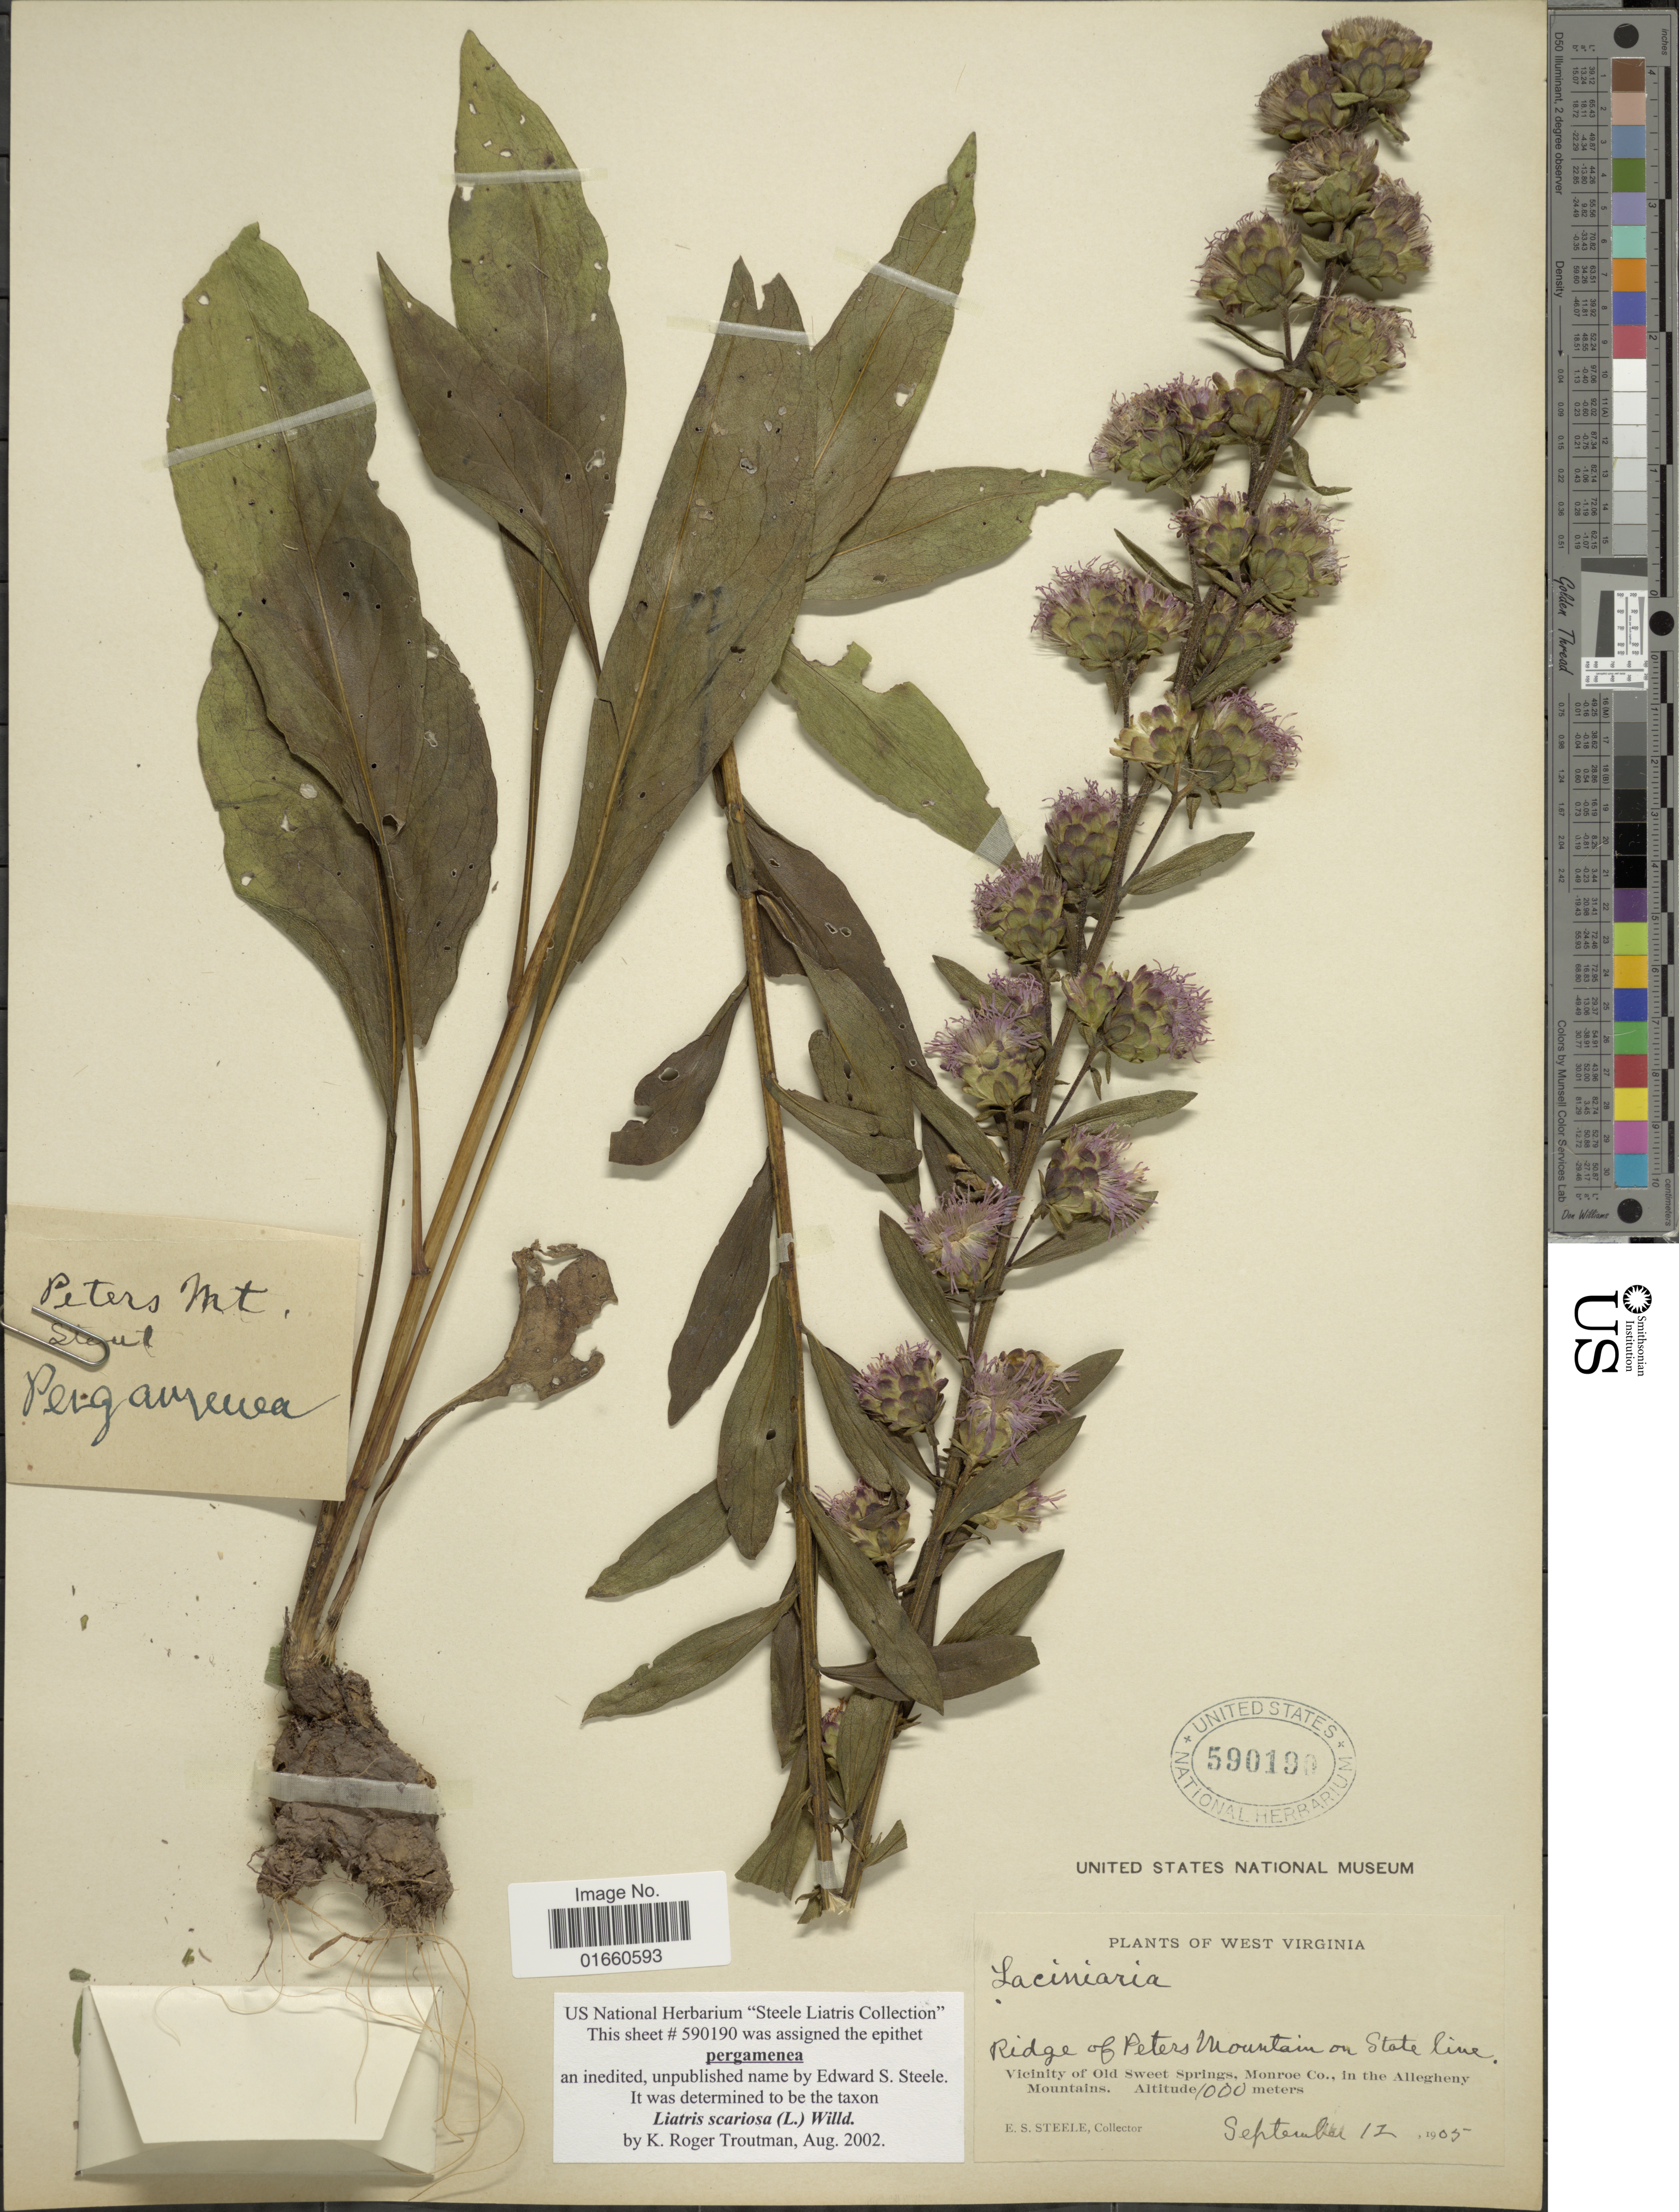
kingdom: Plantae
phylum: Tracheophyta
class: Magnoliopsida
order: Asterales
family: Asteraceae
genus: Liatris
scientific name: Liatris scariosa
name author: (L.) Willd.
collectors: E. Steele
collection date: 1905-09-12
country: United States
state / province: West Virginia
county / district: Monroe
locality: Ridge of Peters Mountain on State Line, Vicinity of Old Sweet Springs, Monroe Co. in the Allegheny Mountains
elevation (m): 1000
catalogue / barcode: US 590190